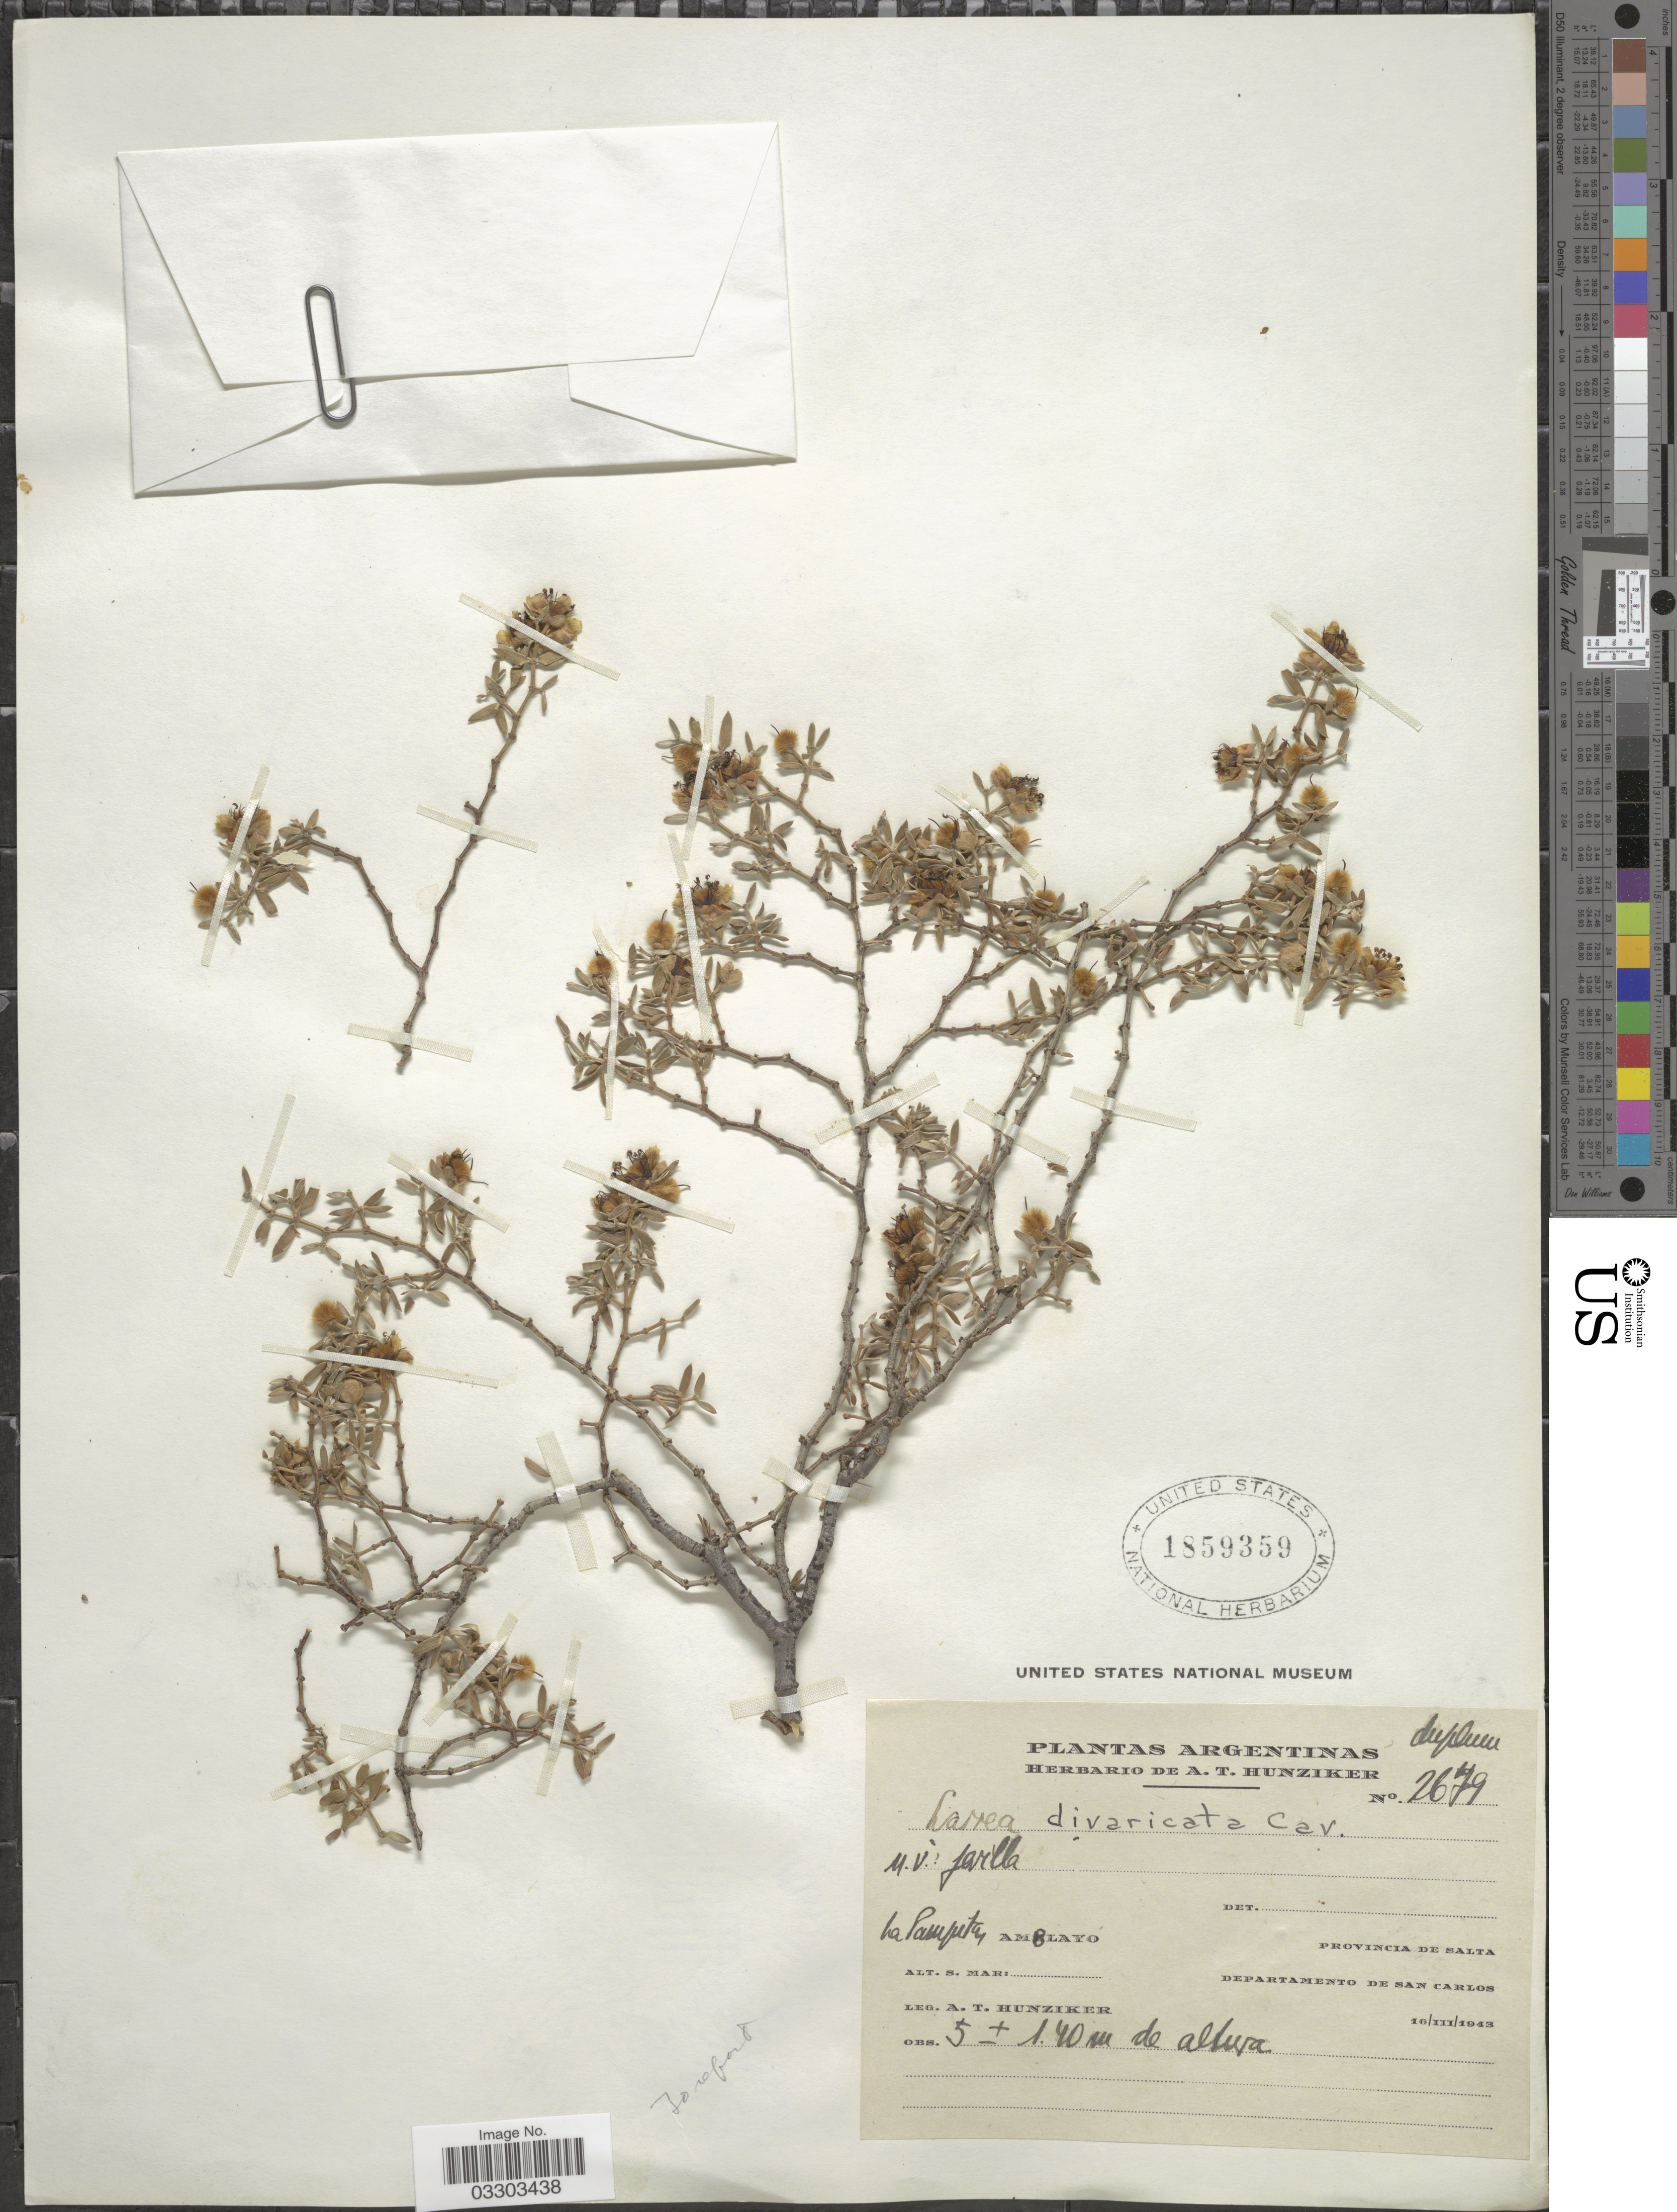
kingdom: Plantae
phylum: Tracheophyta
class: Magnoliopsida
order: Zygophyllales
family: Zygophyllaceae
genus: Larrea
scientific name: Larrea divaricata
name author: Cav.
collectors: A. T. Hunziker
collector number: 2679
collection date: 1943-03-10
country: Argentina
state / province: Salta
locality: La Pampetas Departamento de San Carlos.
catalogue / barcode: US 1859359